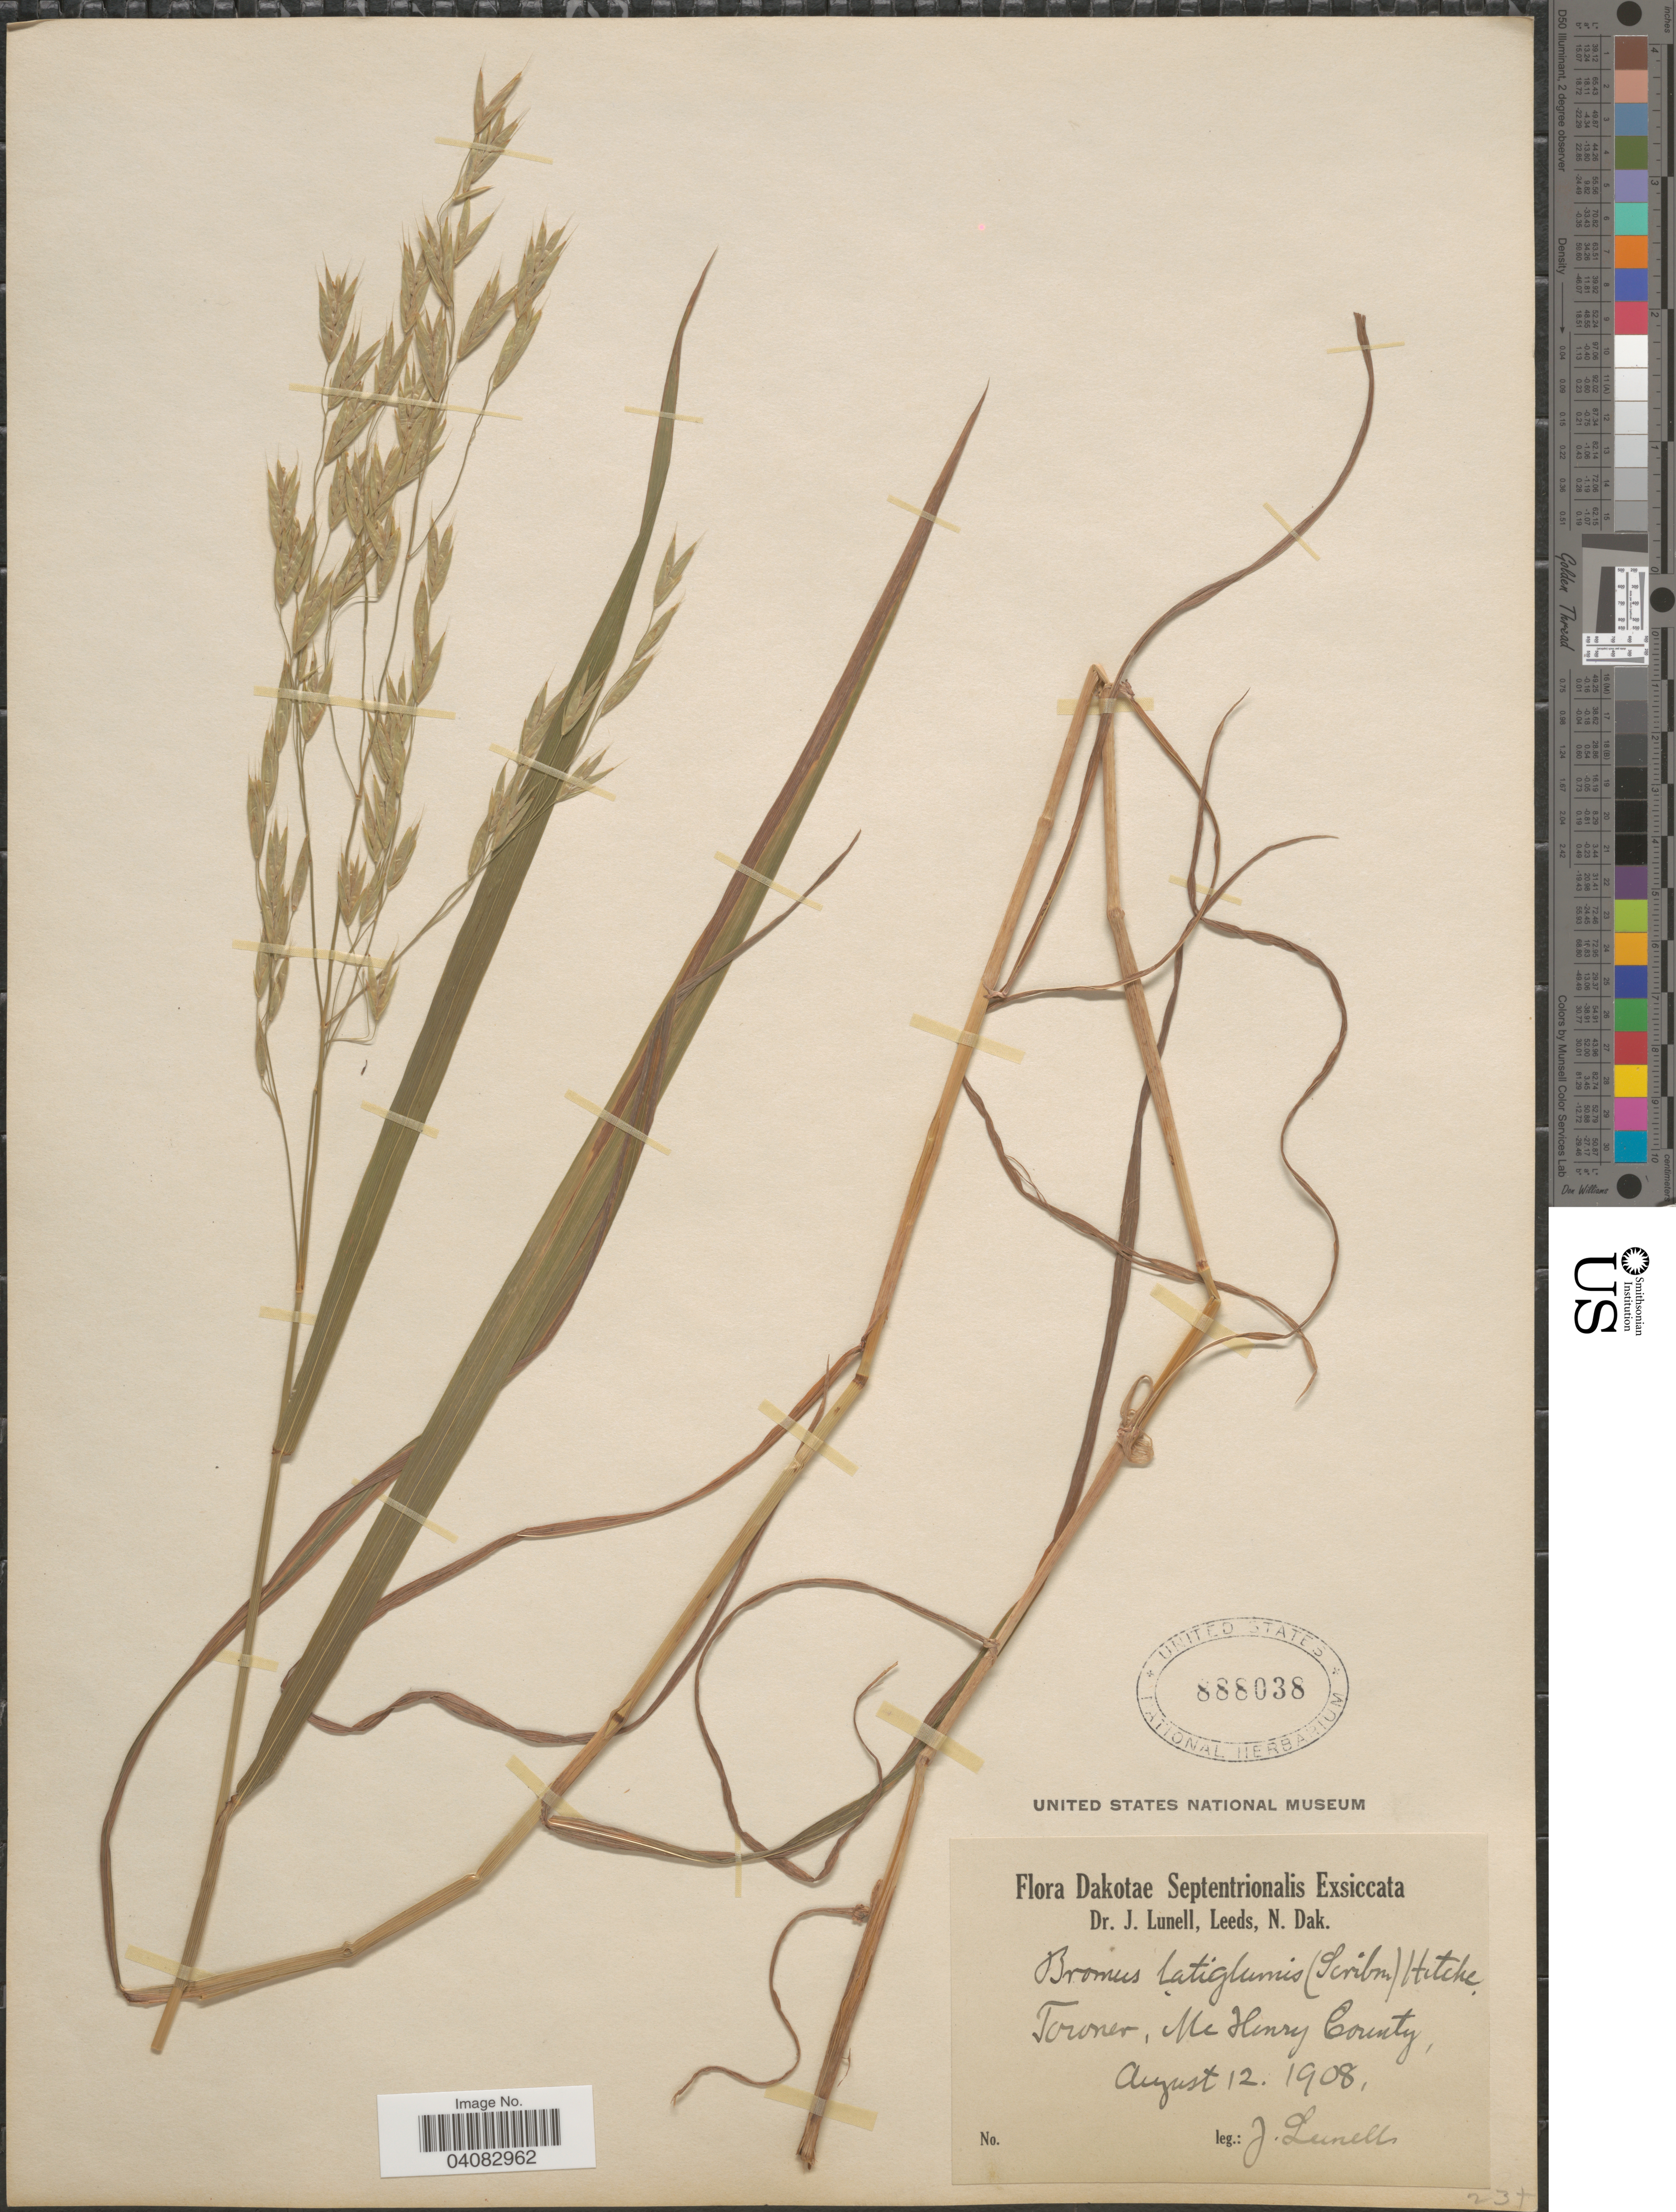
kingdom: Plantae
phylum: Tracheophyta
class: Liliopsida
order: Poales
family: Poaceae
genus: Bromus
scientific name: Bromus latiglumis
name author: (Scribn. ex Shear) Hitchc.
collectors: J. Lunell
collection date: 1908-08-12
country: United States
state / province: North Dakota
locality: Dakotae Septentrionalis Exsiccata. Towner, McHenry County.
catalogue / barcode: US 888038